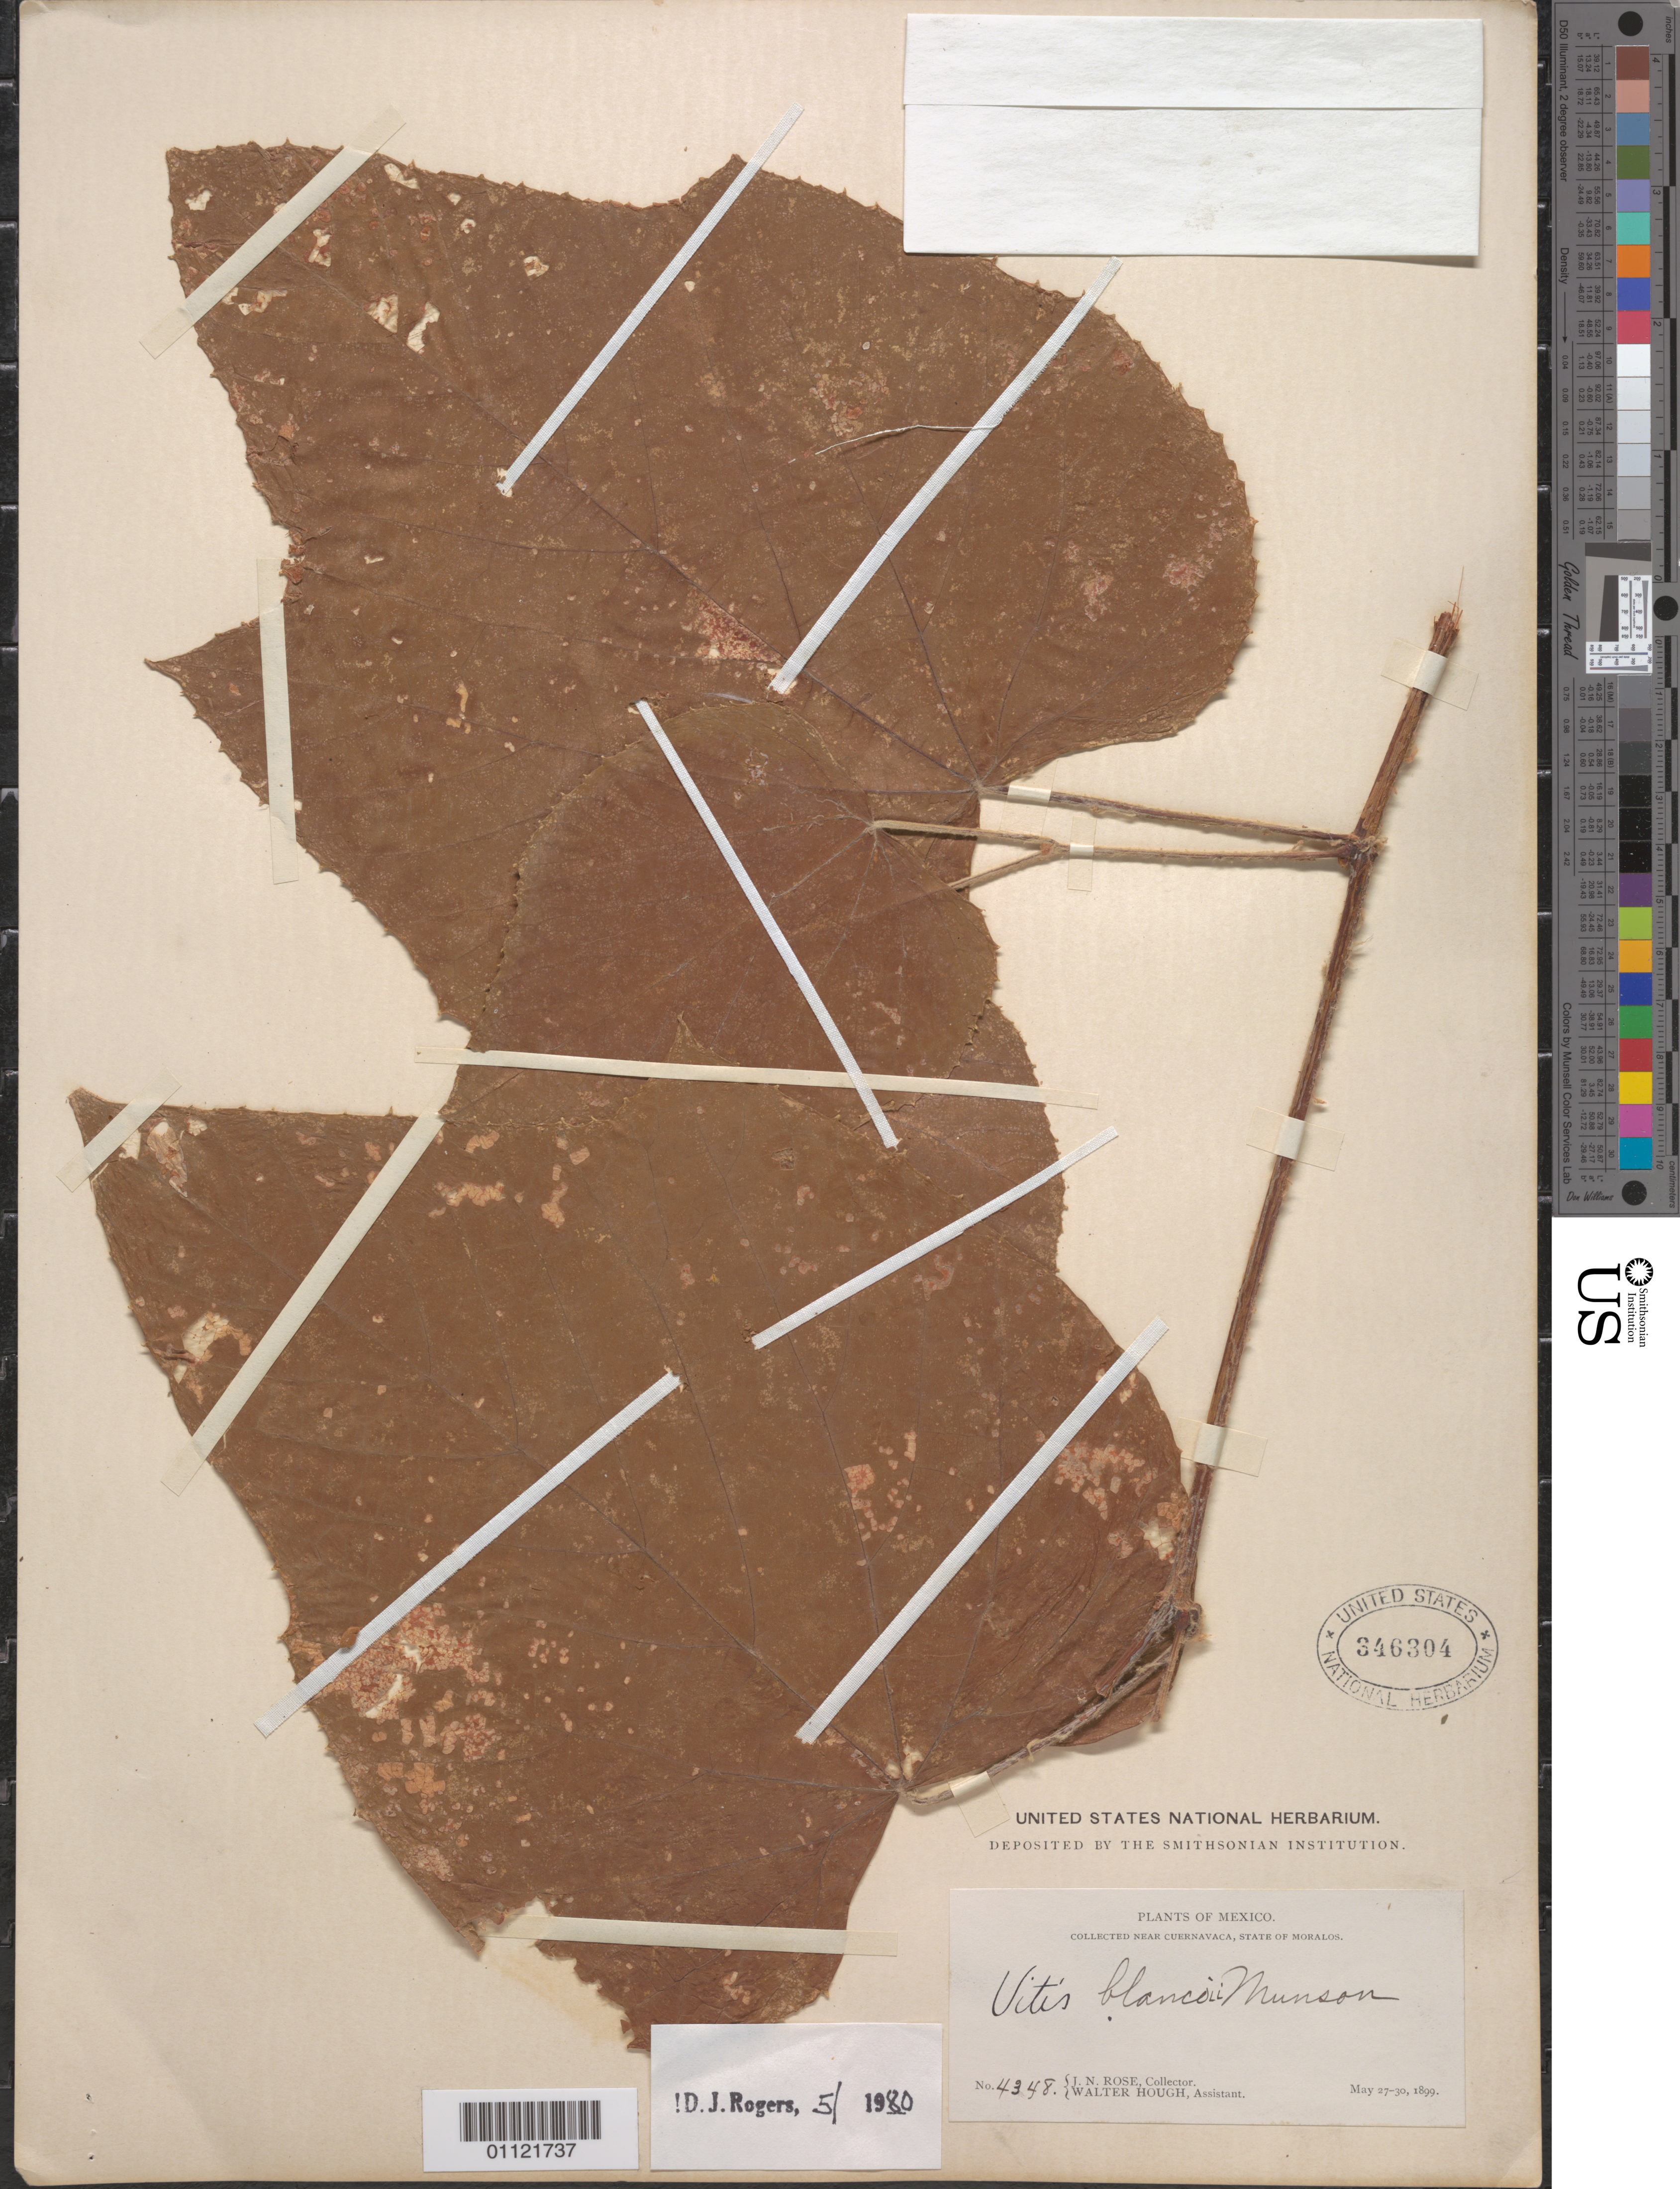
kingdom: Plantae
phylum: Tracheophyta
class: Magnoliopsida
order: Vitales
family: Vitaceae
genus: Vitis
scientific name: Vitis blancoii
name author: Munson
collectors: J. N. Rose & W. Hough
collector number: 4348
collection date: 1899-05-27/1899-05-30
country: Mexico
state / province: Morelos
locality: near Cuernavaca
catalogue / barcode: US 346304